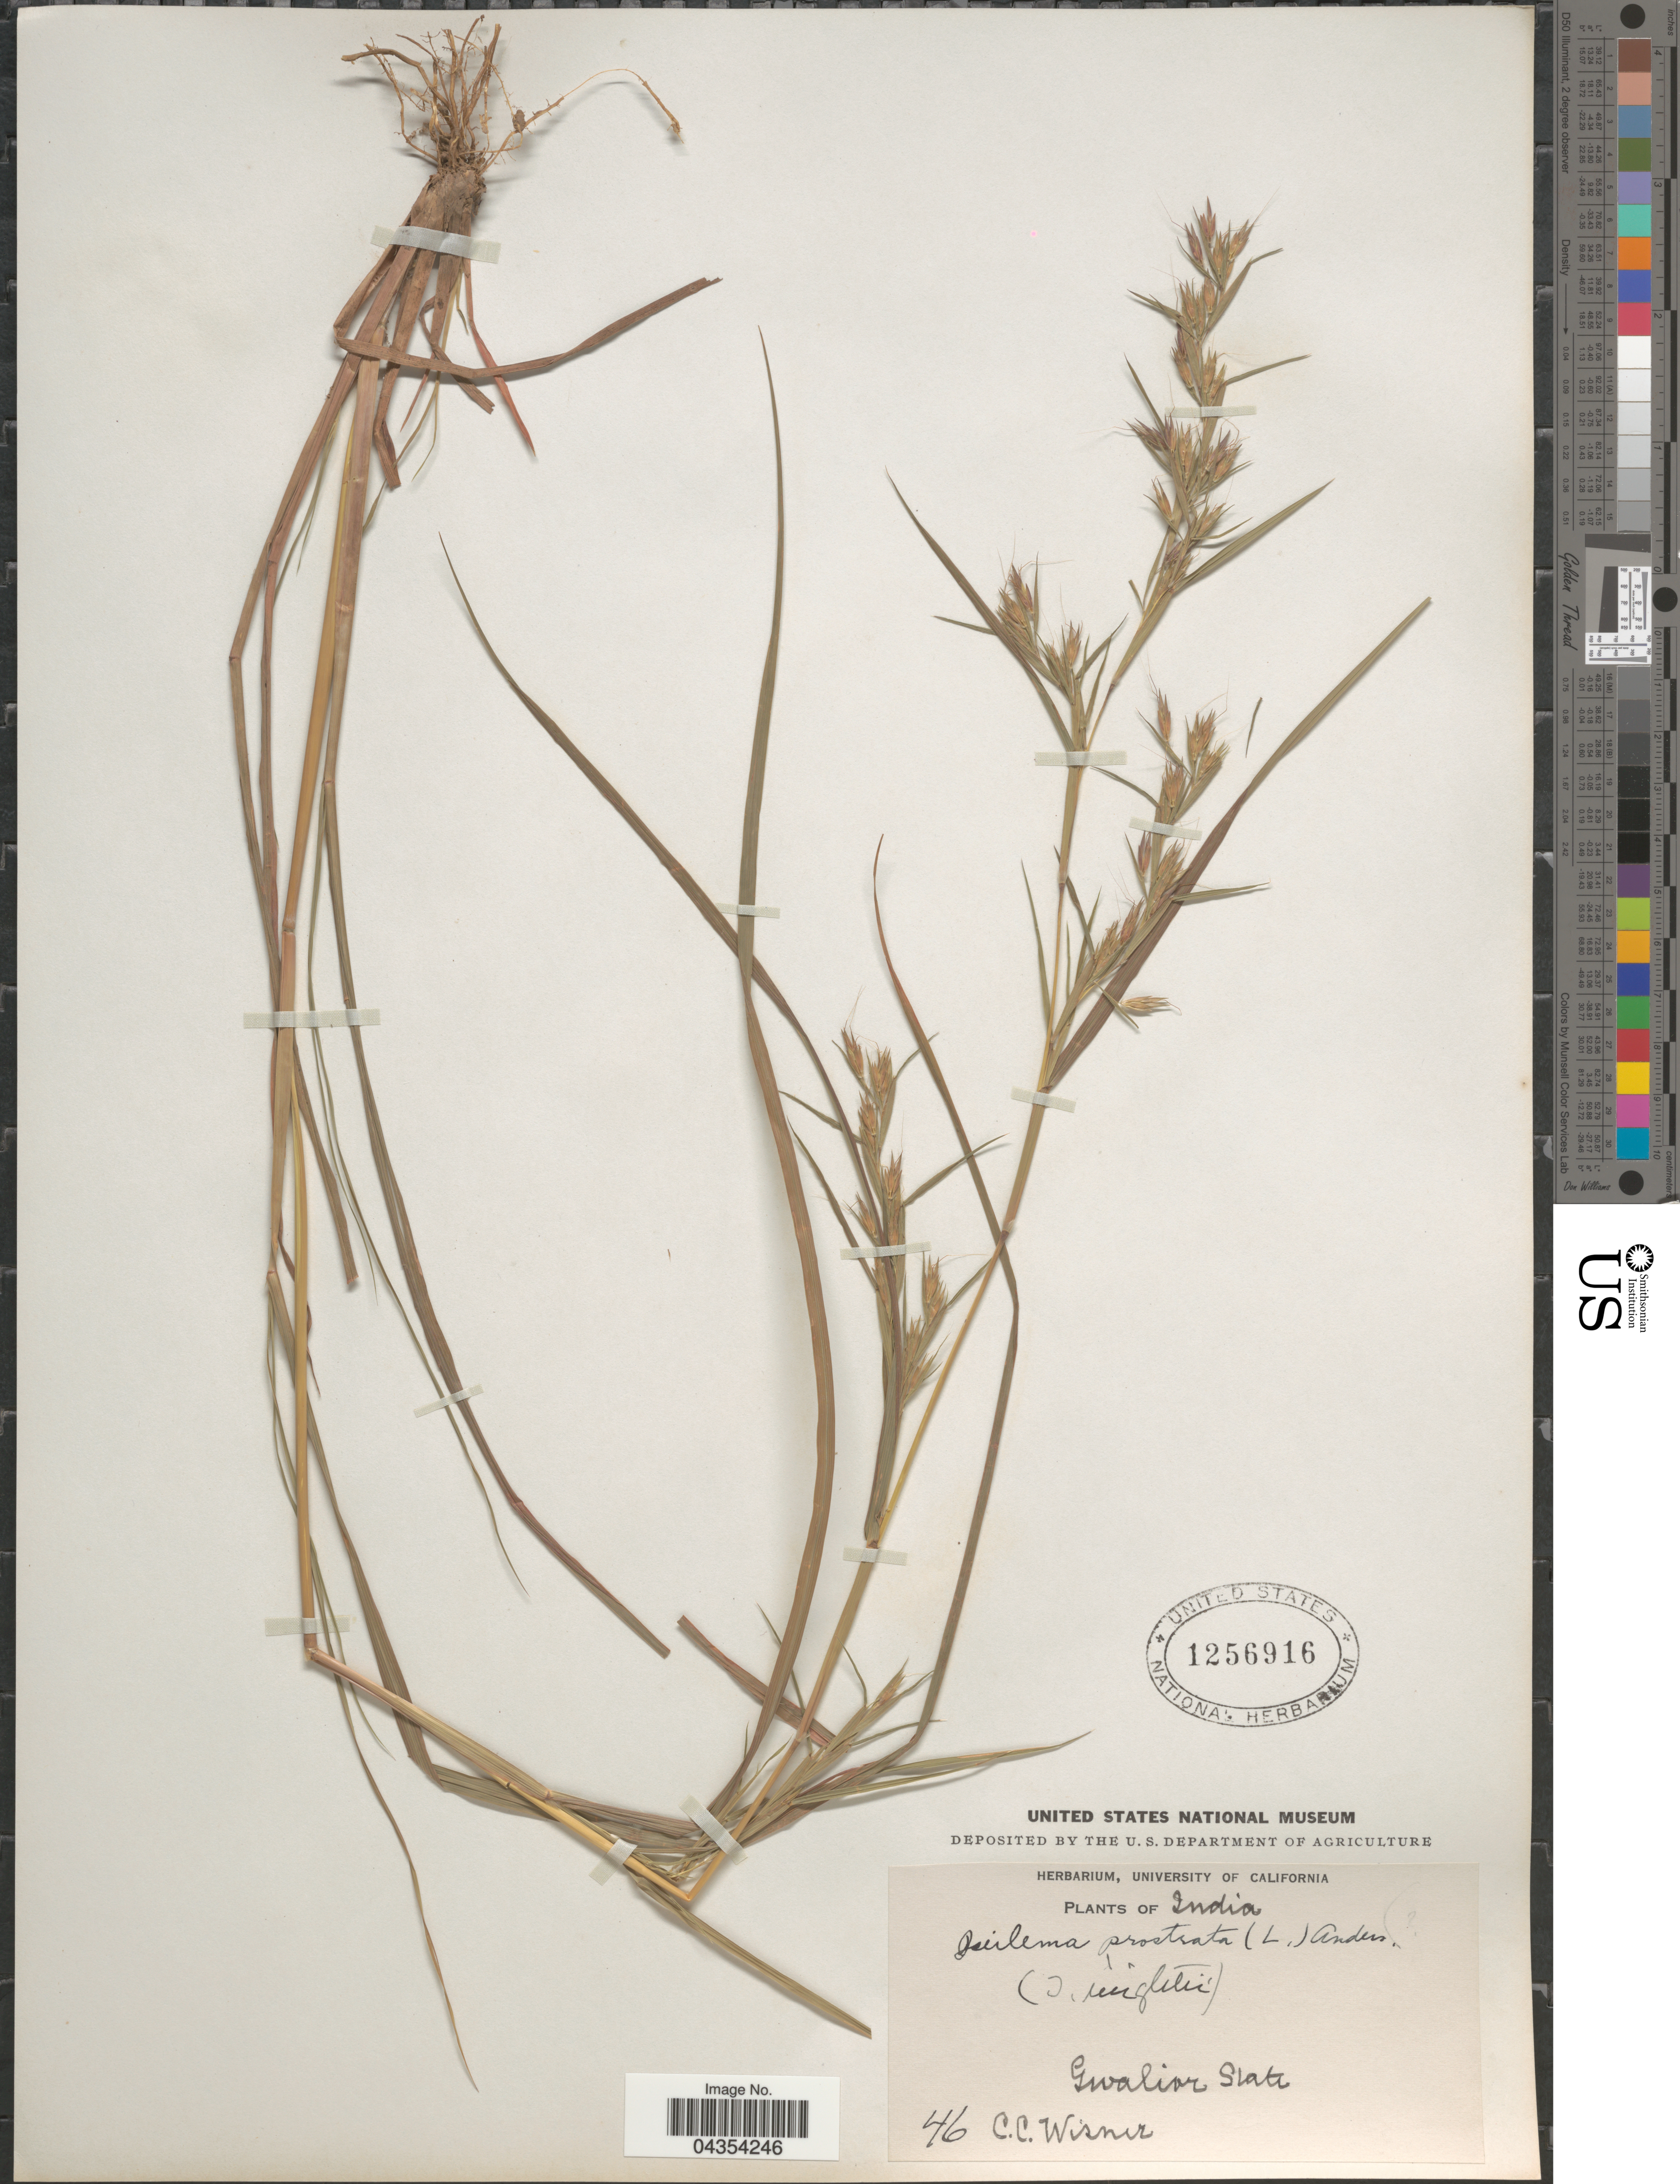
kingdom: Plantae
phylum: Tracheophyta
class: Liliopsida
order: Poales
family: Poaceae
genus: Iseilema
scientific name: Iseilema prostratum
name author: (L.) Andersson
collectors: C. Wisner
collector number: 46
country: India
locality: Gwalior State.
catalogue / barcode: US 1256916